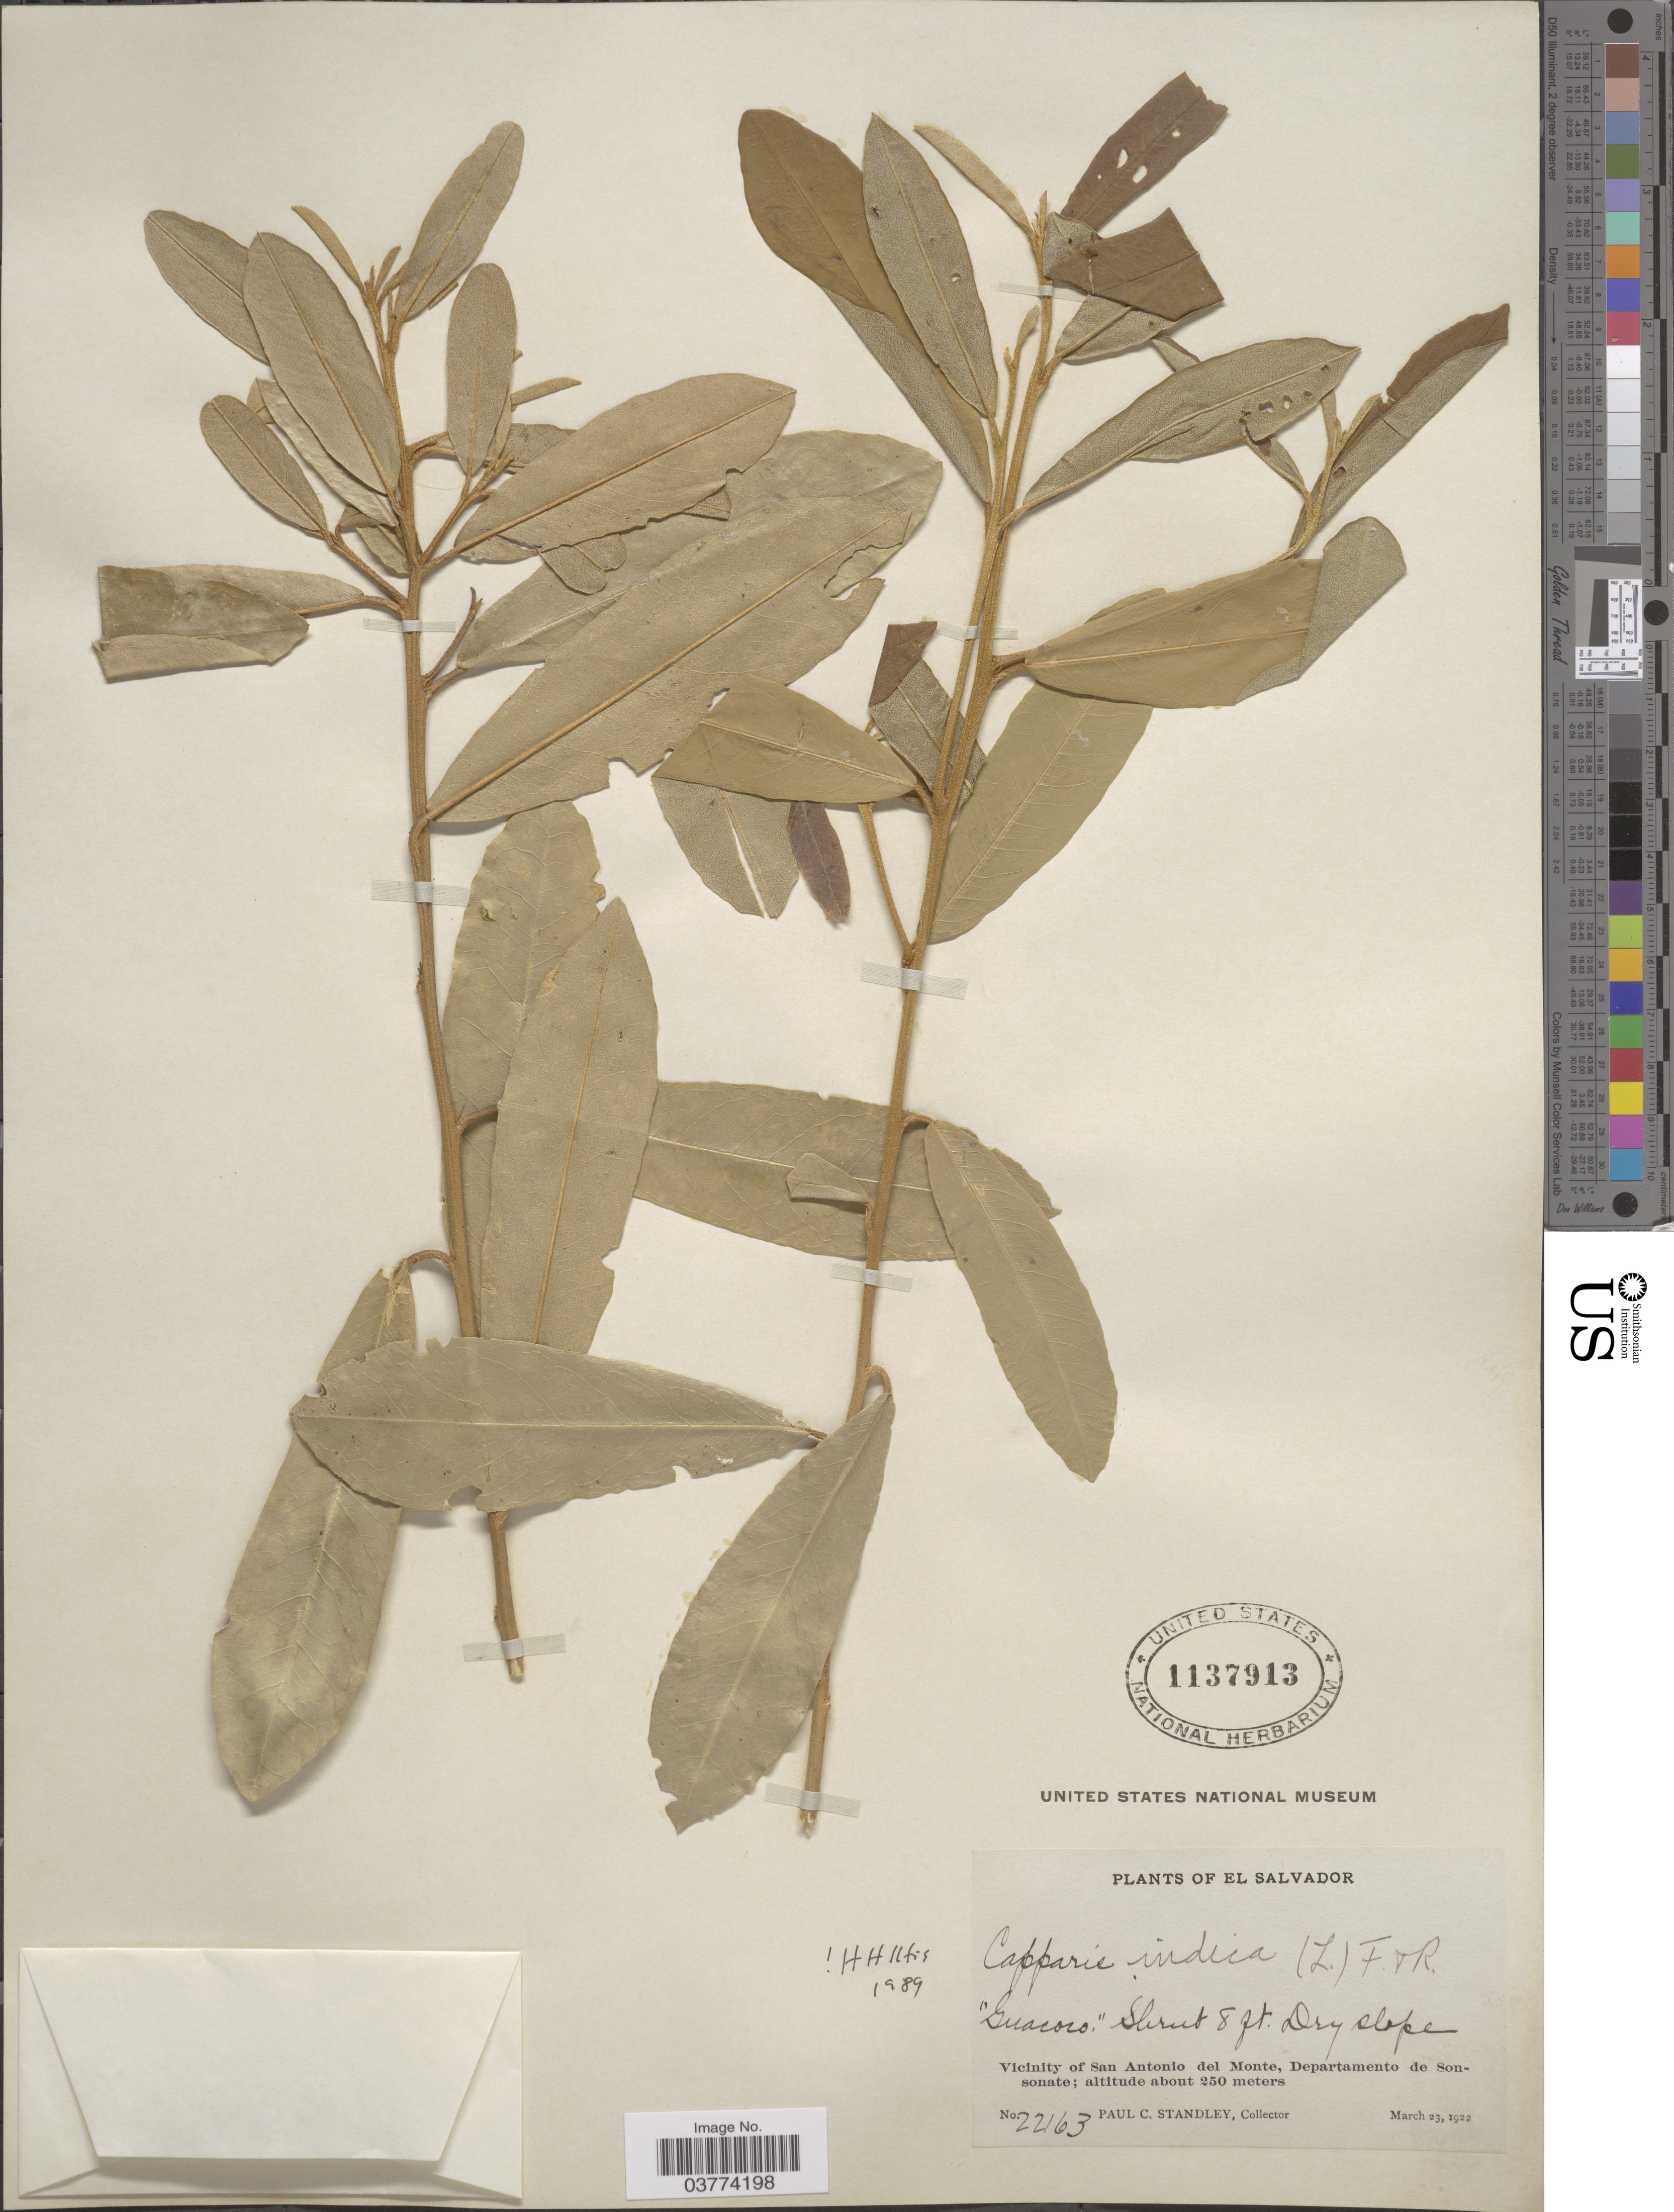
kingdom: Plantae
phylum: Tracheophyta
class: Magnoliopsida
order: Brassicales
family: Capparaceae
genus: Quadrella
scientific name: Quadrella indica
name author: (L.) Iltis & Cornejo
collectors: P. C. Standley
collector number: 22163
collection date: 1922-03-23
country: El Salvador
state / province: Sonsonate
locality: Vicinity of San Antonio del Monte, Departamento de Sonsonate.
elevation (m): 250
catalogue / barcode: US 1137913